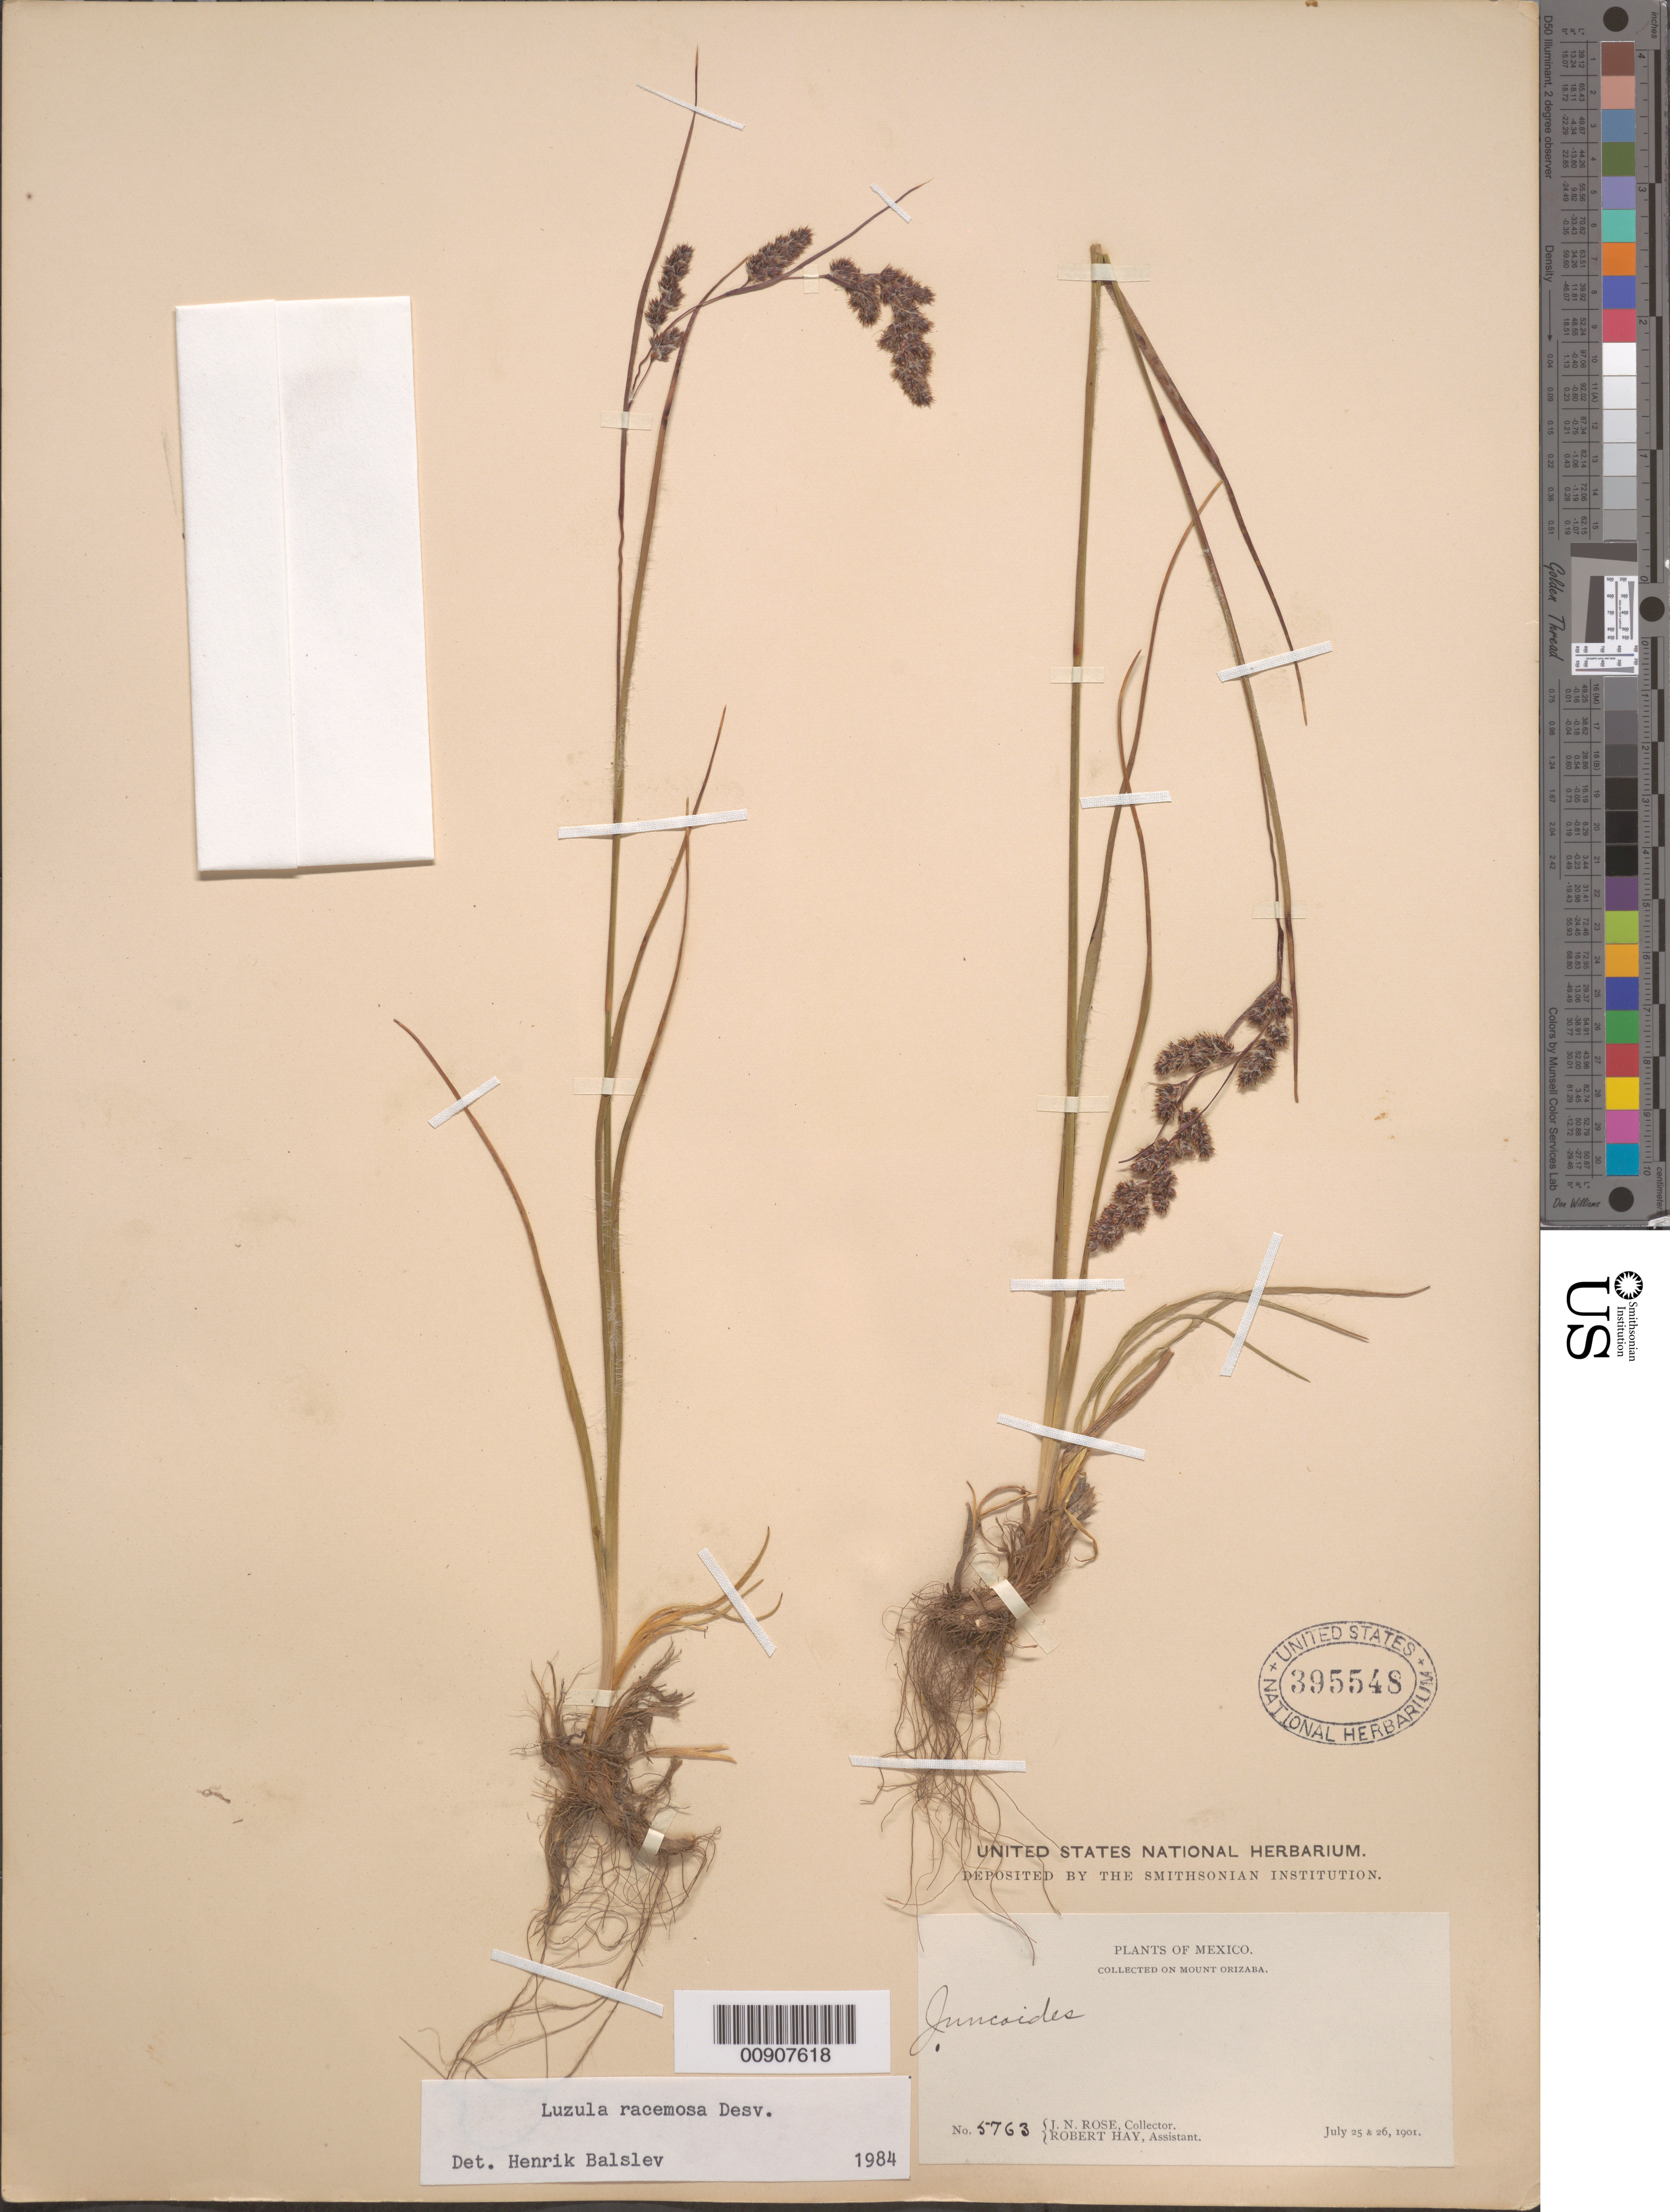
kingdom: Plantae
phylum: Tracheophyta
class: Liliopsida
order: Poales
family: Juncaceae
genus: Luzula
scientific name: Luzula racemosa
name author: Desv.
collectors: J. N. Rose & R. Hay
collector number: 5763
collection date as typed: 25 Jul 1901 to 26 Jul 1901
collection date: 1901-07-25/1901-07-26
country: Mexico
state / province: Veracruz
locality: Mount Orizaba.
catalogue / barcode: US 395548